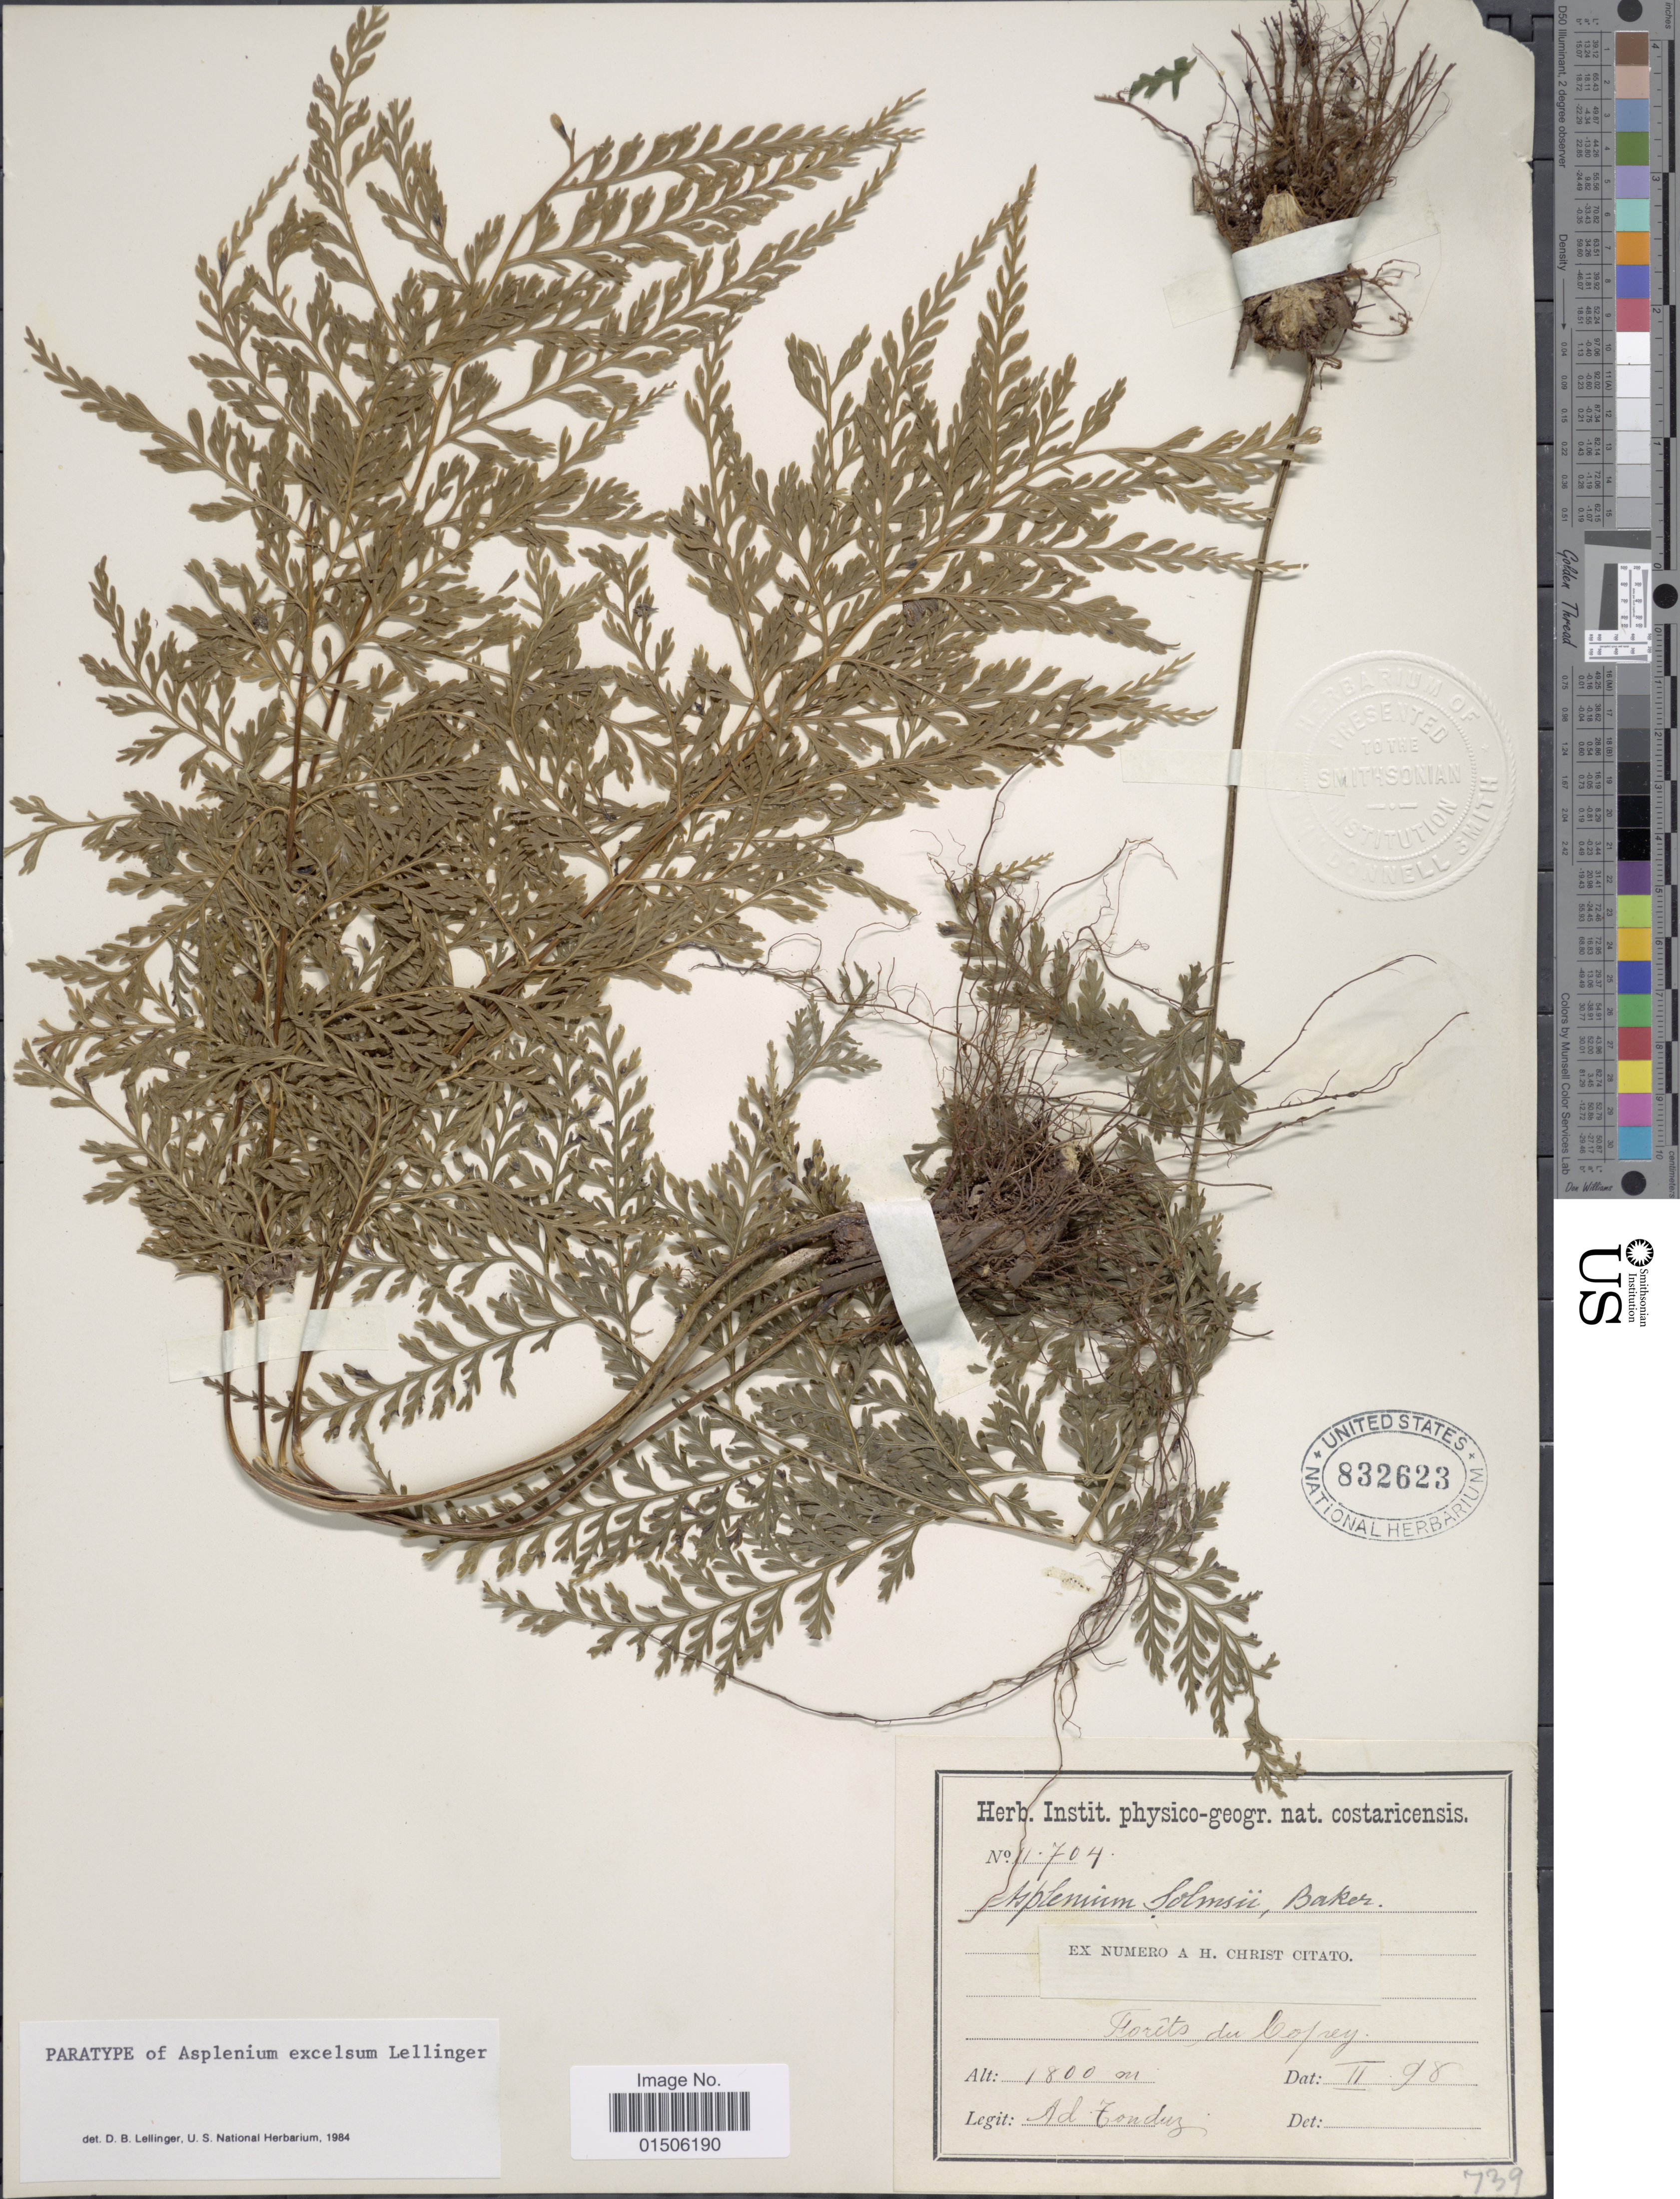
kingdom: Plantae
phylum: Tracheophyta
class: Polypodiopsida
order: Polypodiales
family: Aspleniaceae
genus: Asplenium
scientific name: Asplenium excelsum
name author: Lellinger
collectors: A. Tonduz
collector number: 11704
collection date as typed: Transcribed d/m/y: /2/98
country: Costa Rica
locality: Forêts du Copey.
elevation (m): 1800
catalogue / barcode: US 832623